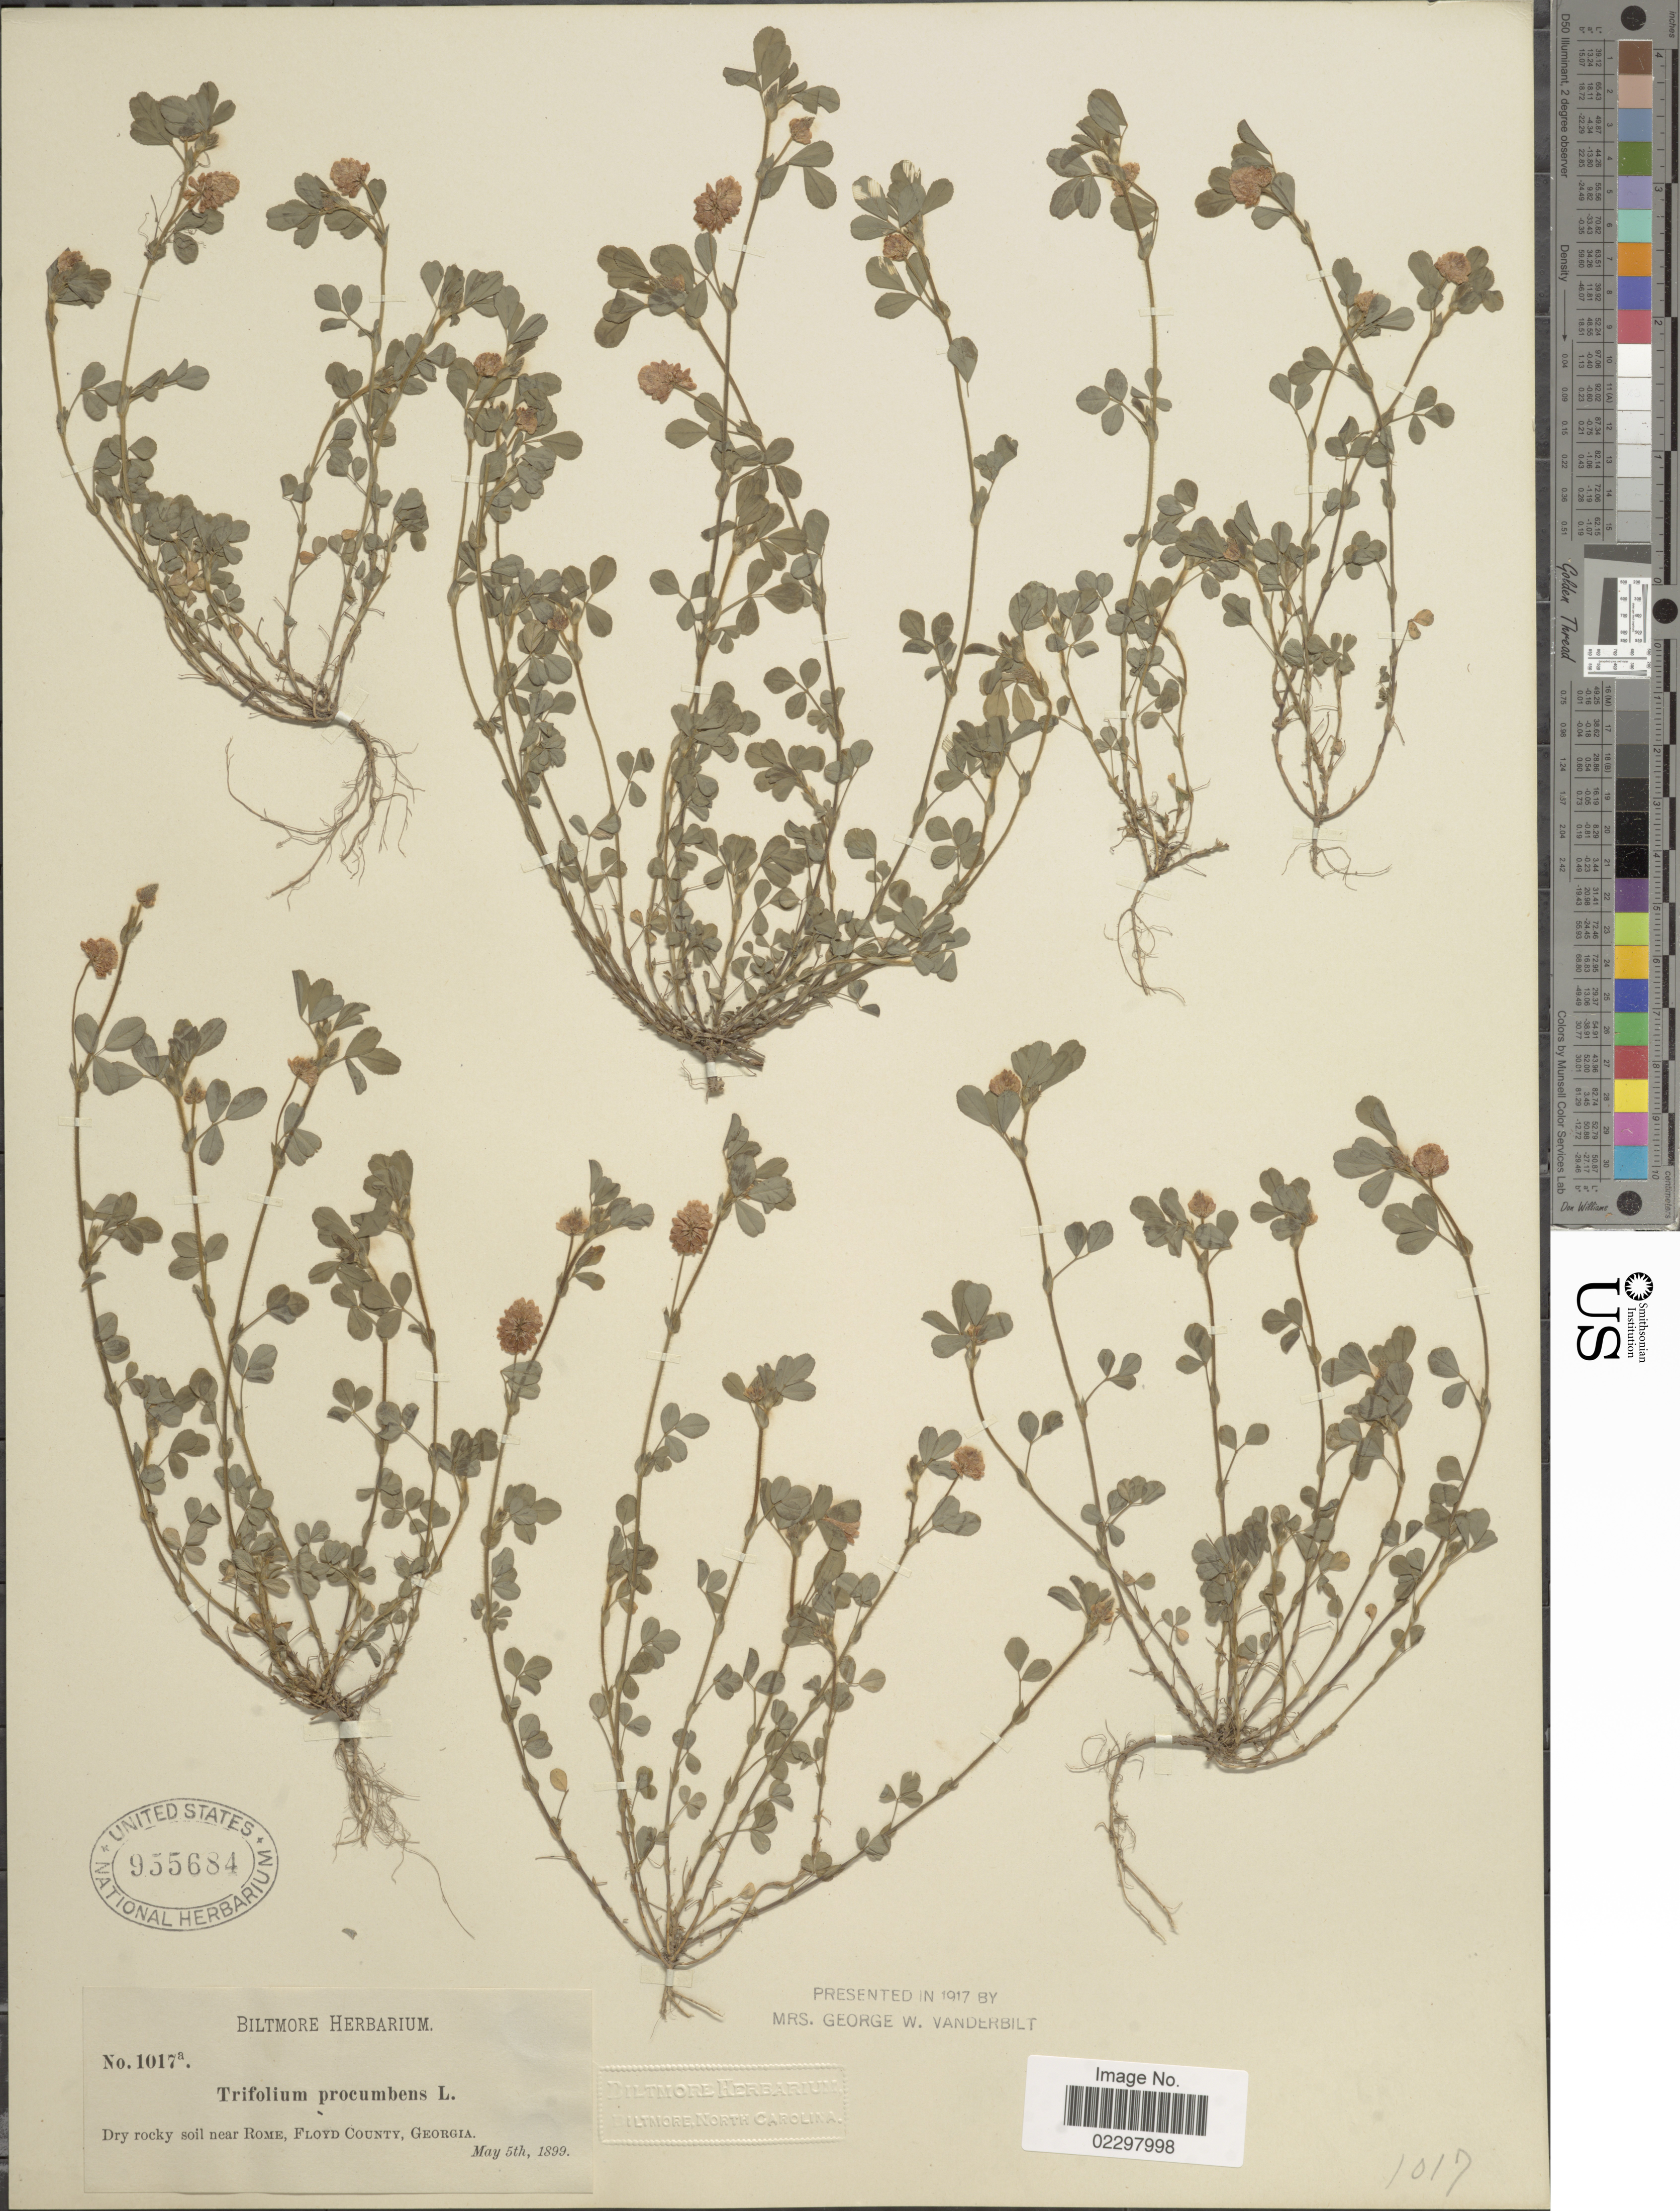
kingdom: Plantae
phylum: Tracheophyta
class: Magnoliopsida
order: Fabales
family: Fabaceae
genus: Trifolium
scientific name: Trifolium procumbens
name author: L.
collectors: ex herb. Biltmore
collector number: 1017a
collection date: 1899-05-05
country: United States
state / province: Georgia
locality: Dry rocky soil near Rome, Floyd County.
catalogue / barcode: US 955684